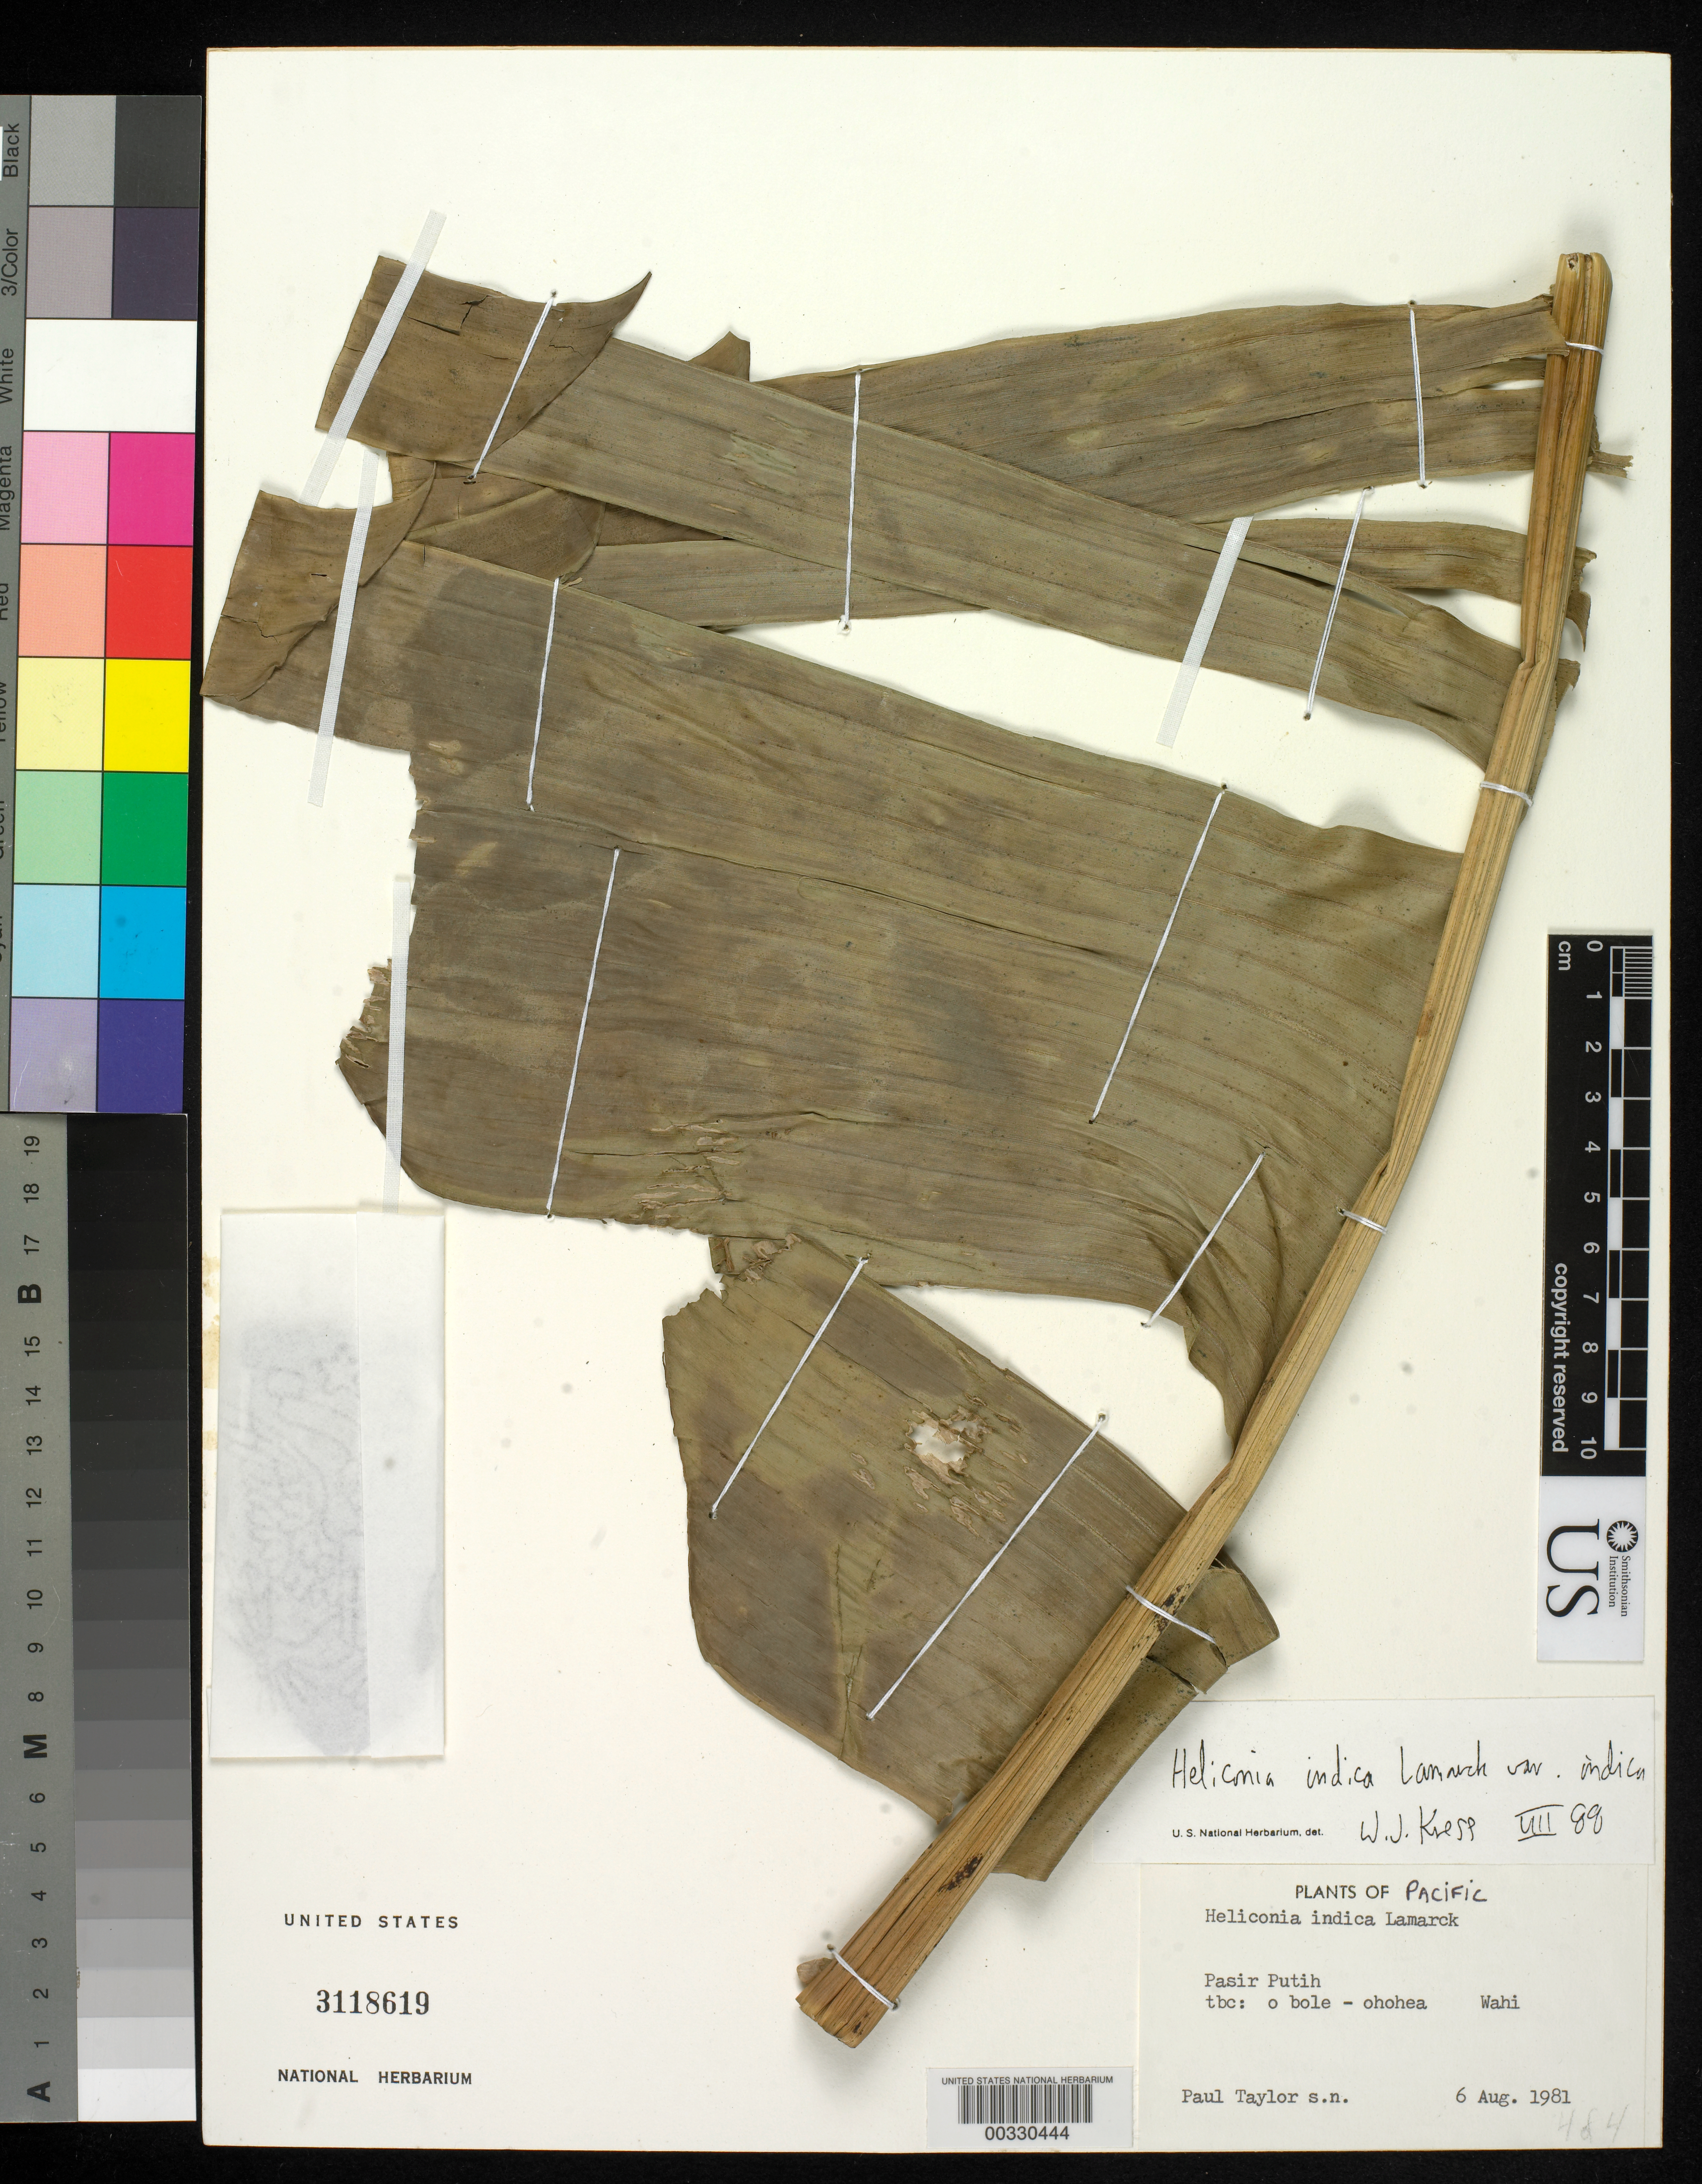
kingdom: Plantae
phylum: Tracheophyta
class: Liliopsida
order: Zingiberales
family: Heliconiaceae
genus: Heliconia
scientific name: Heliconia indica var. indica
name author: Lam.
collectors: P. G. Taylor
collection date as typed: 06 Aug 1981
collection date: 1981-08-06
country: Indonesia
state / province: Maluku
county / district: Maluku Utara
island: Halmahera I.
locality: Pasir Putih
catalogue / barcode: US 3118619